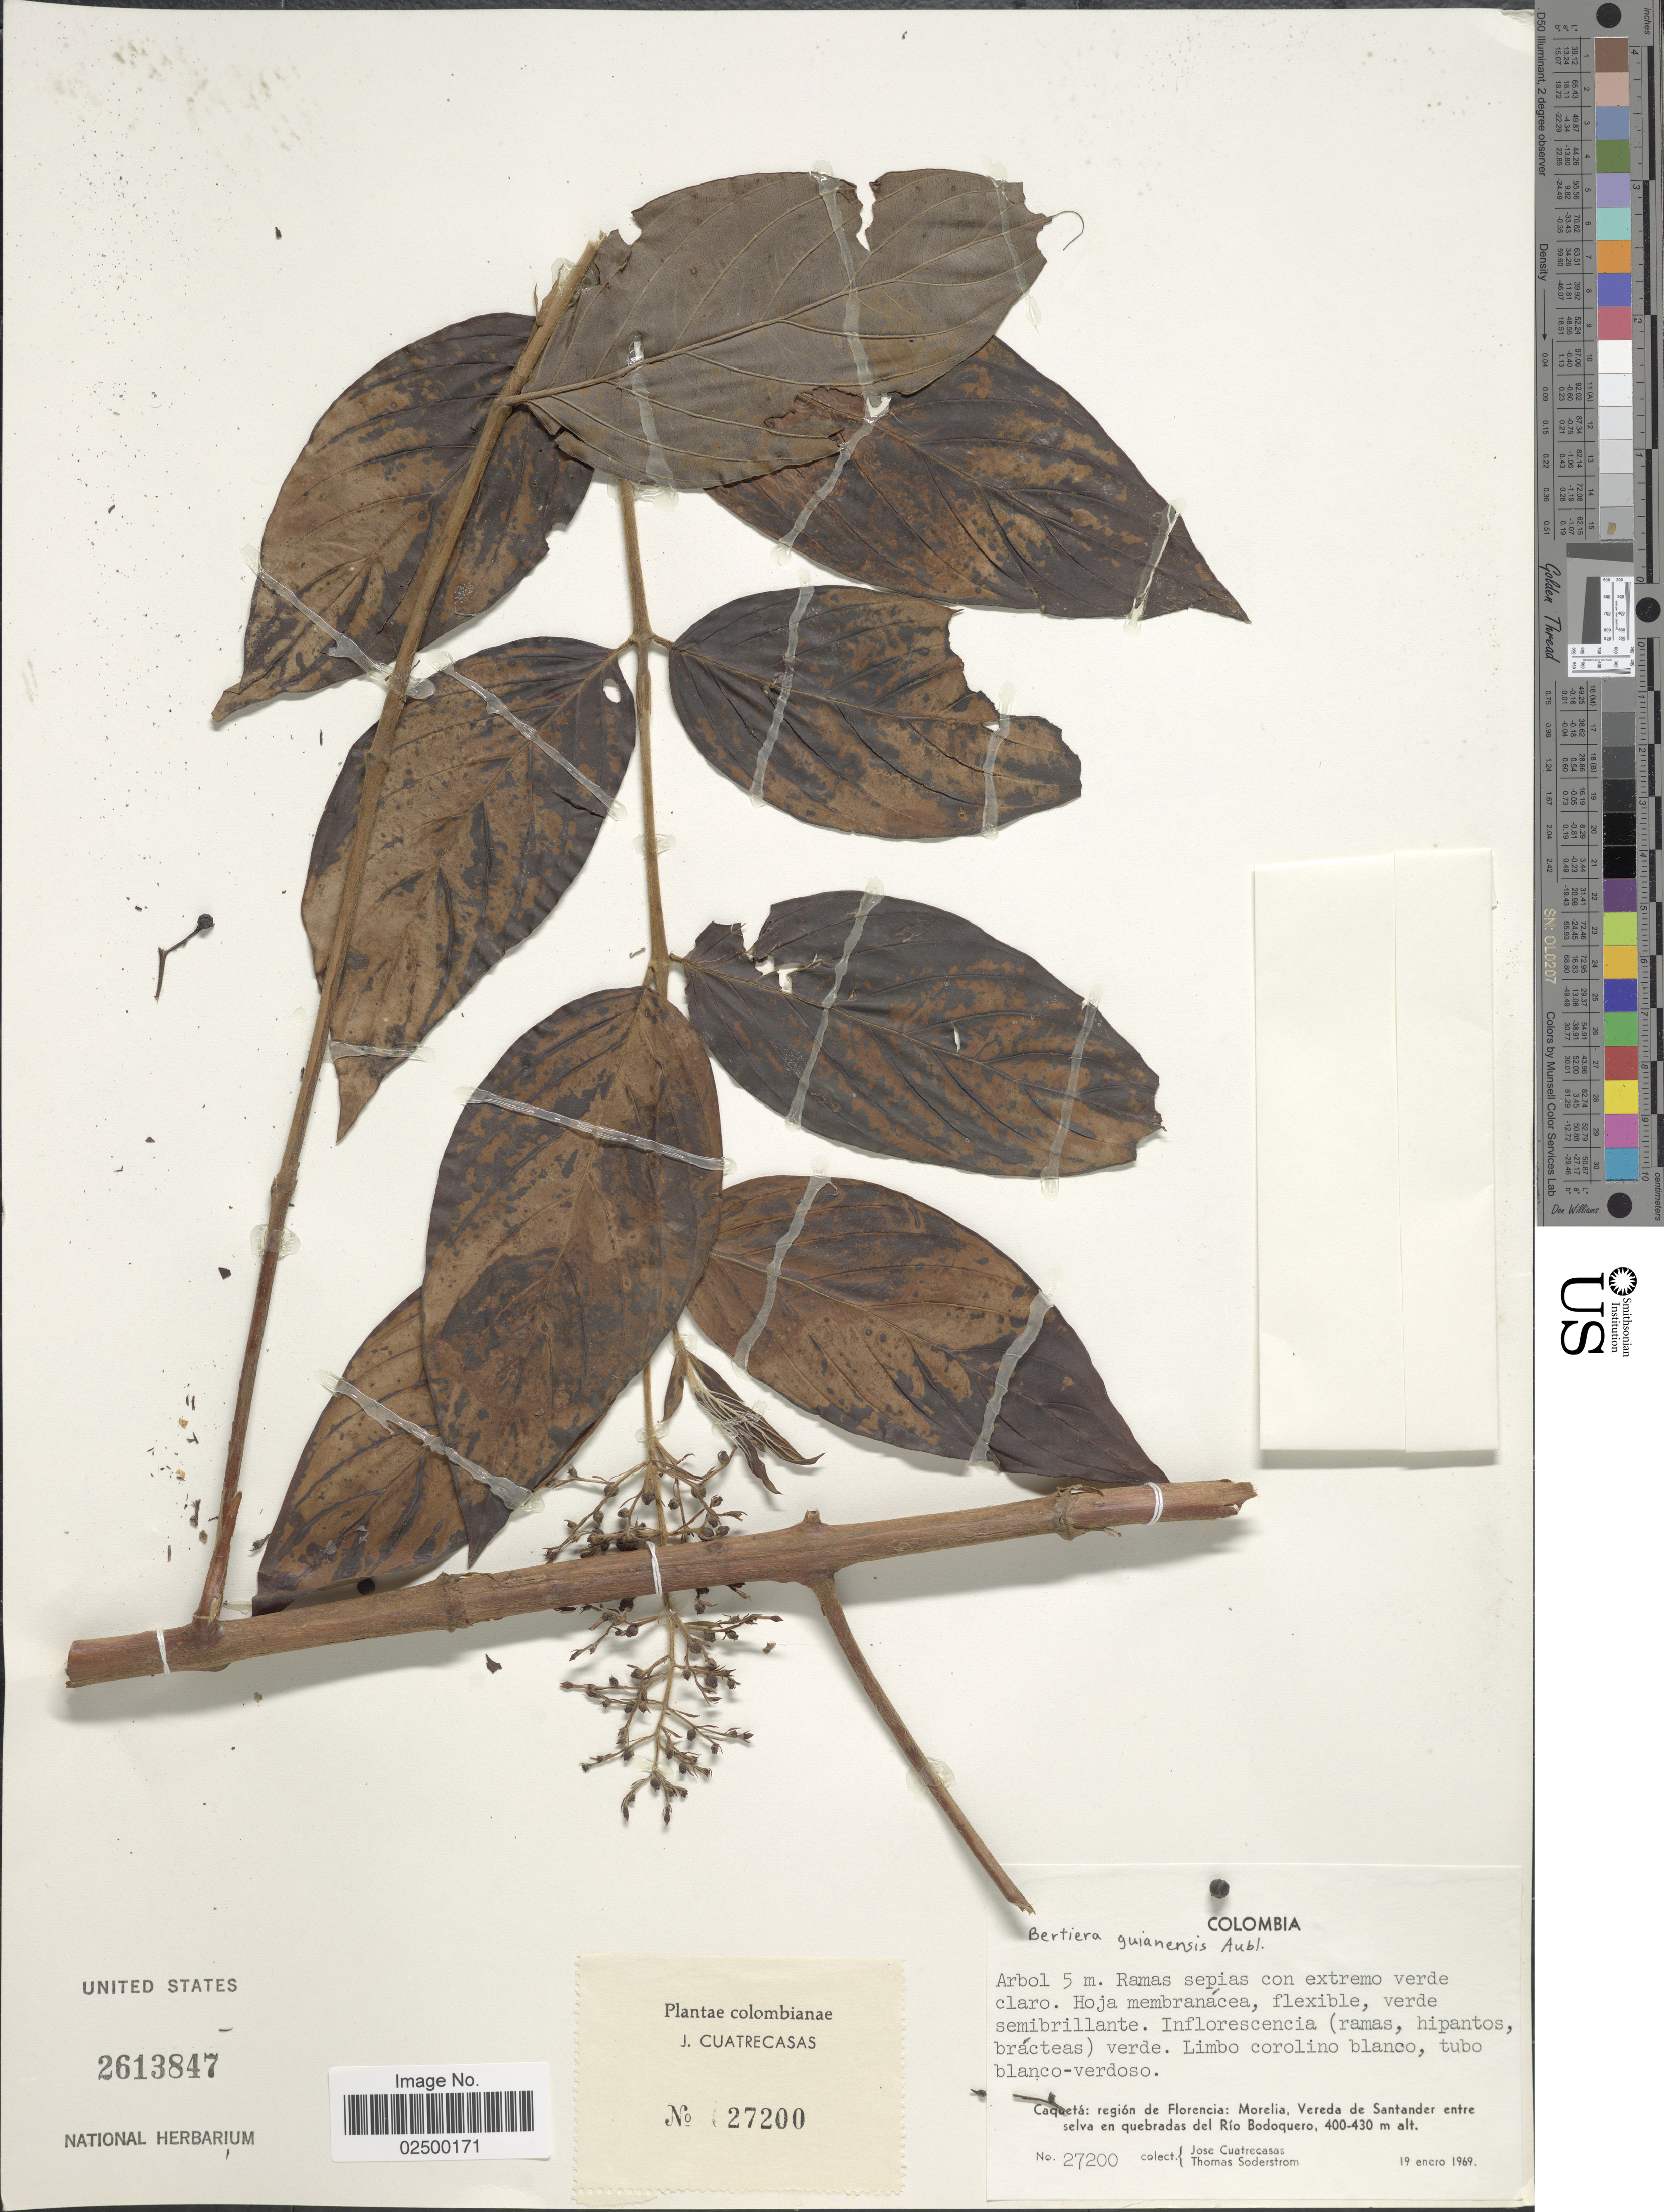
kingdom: Plantae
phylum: Tracheophyta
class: Magnoliopsida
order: Gentianales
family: Rubiaceae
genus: Bertiera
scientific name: Bertiera guianensis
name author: Aubl.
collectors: J. Cuatrecasas & T. R. Soderstrom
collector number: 27200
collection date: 1969-01-19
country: Colombia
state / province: Caquetá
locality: Region de Florencia: Morelia, Vereda de Santander entre selva en quebradas del Rio Bodoquero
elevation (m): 400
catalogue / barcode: US 2613847